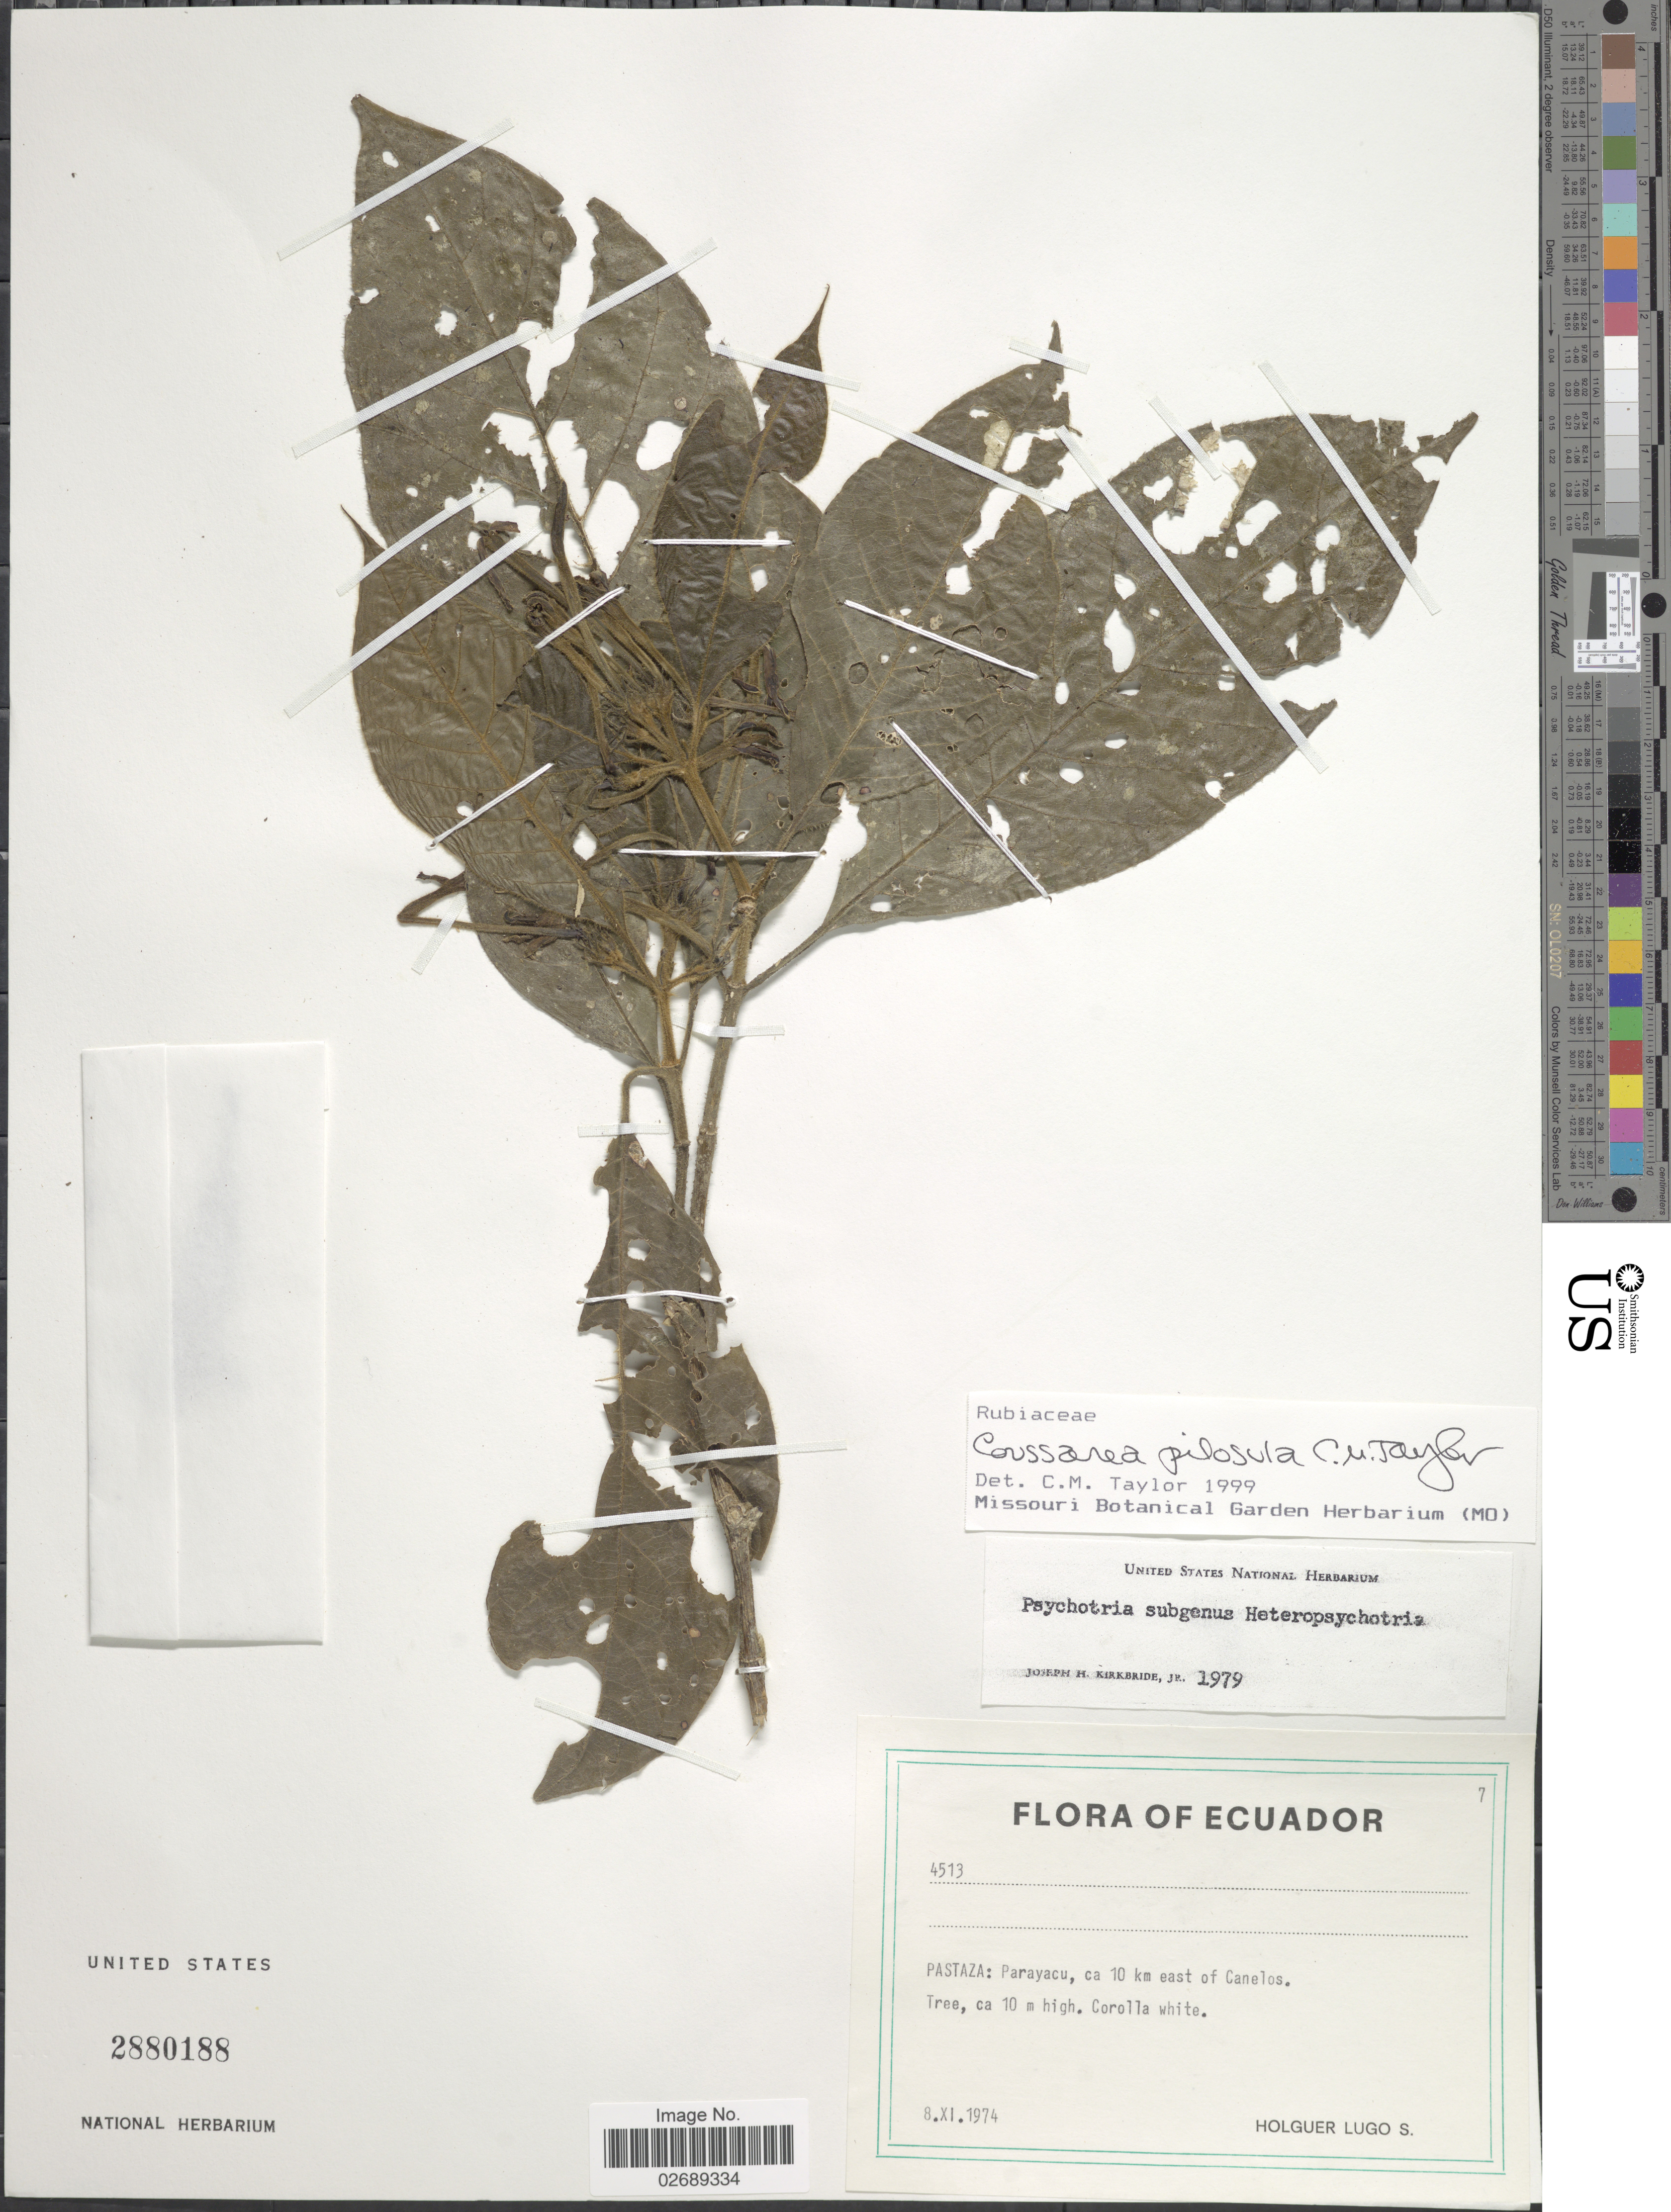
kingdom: Plantae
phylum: Tracheophyta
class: Magnoliopsida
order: Gentianales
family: Rubiaceae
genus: Coussarea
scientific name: Coussarea pilosula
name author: C.M. Taylor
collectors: H. Lugo S.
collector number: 4513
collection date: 1974-11-08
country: Ecuador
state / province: Pastaza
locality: Parayacu, ca. 10 km east of Canelos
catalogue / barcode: US 2880188